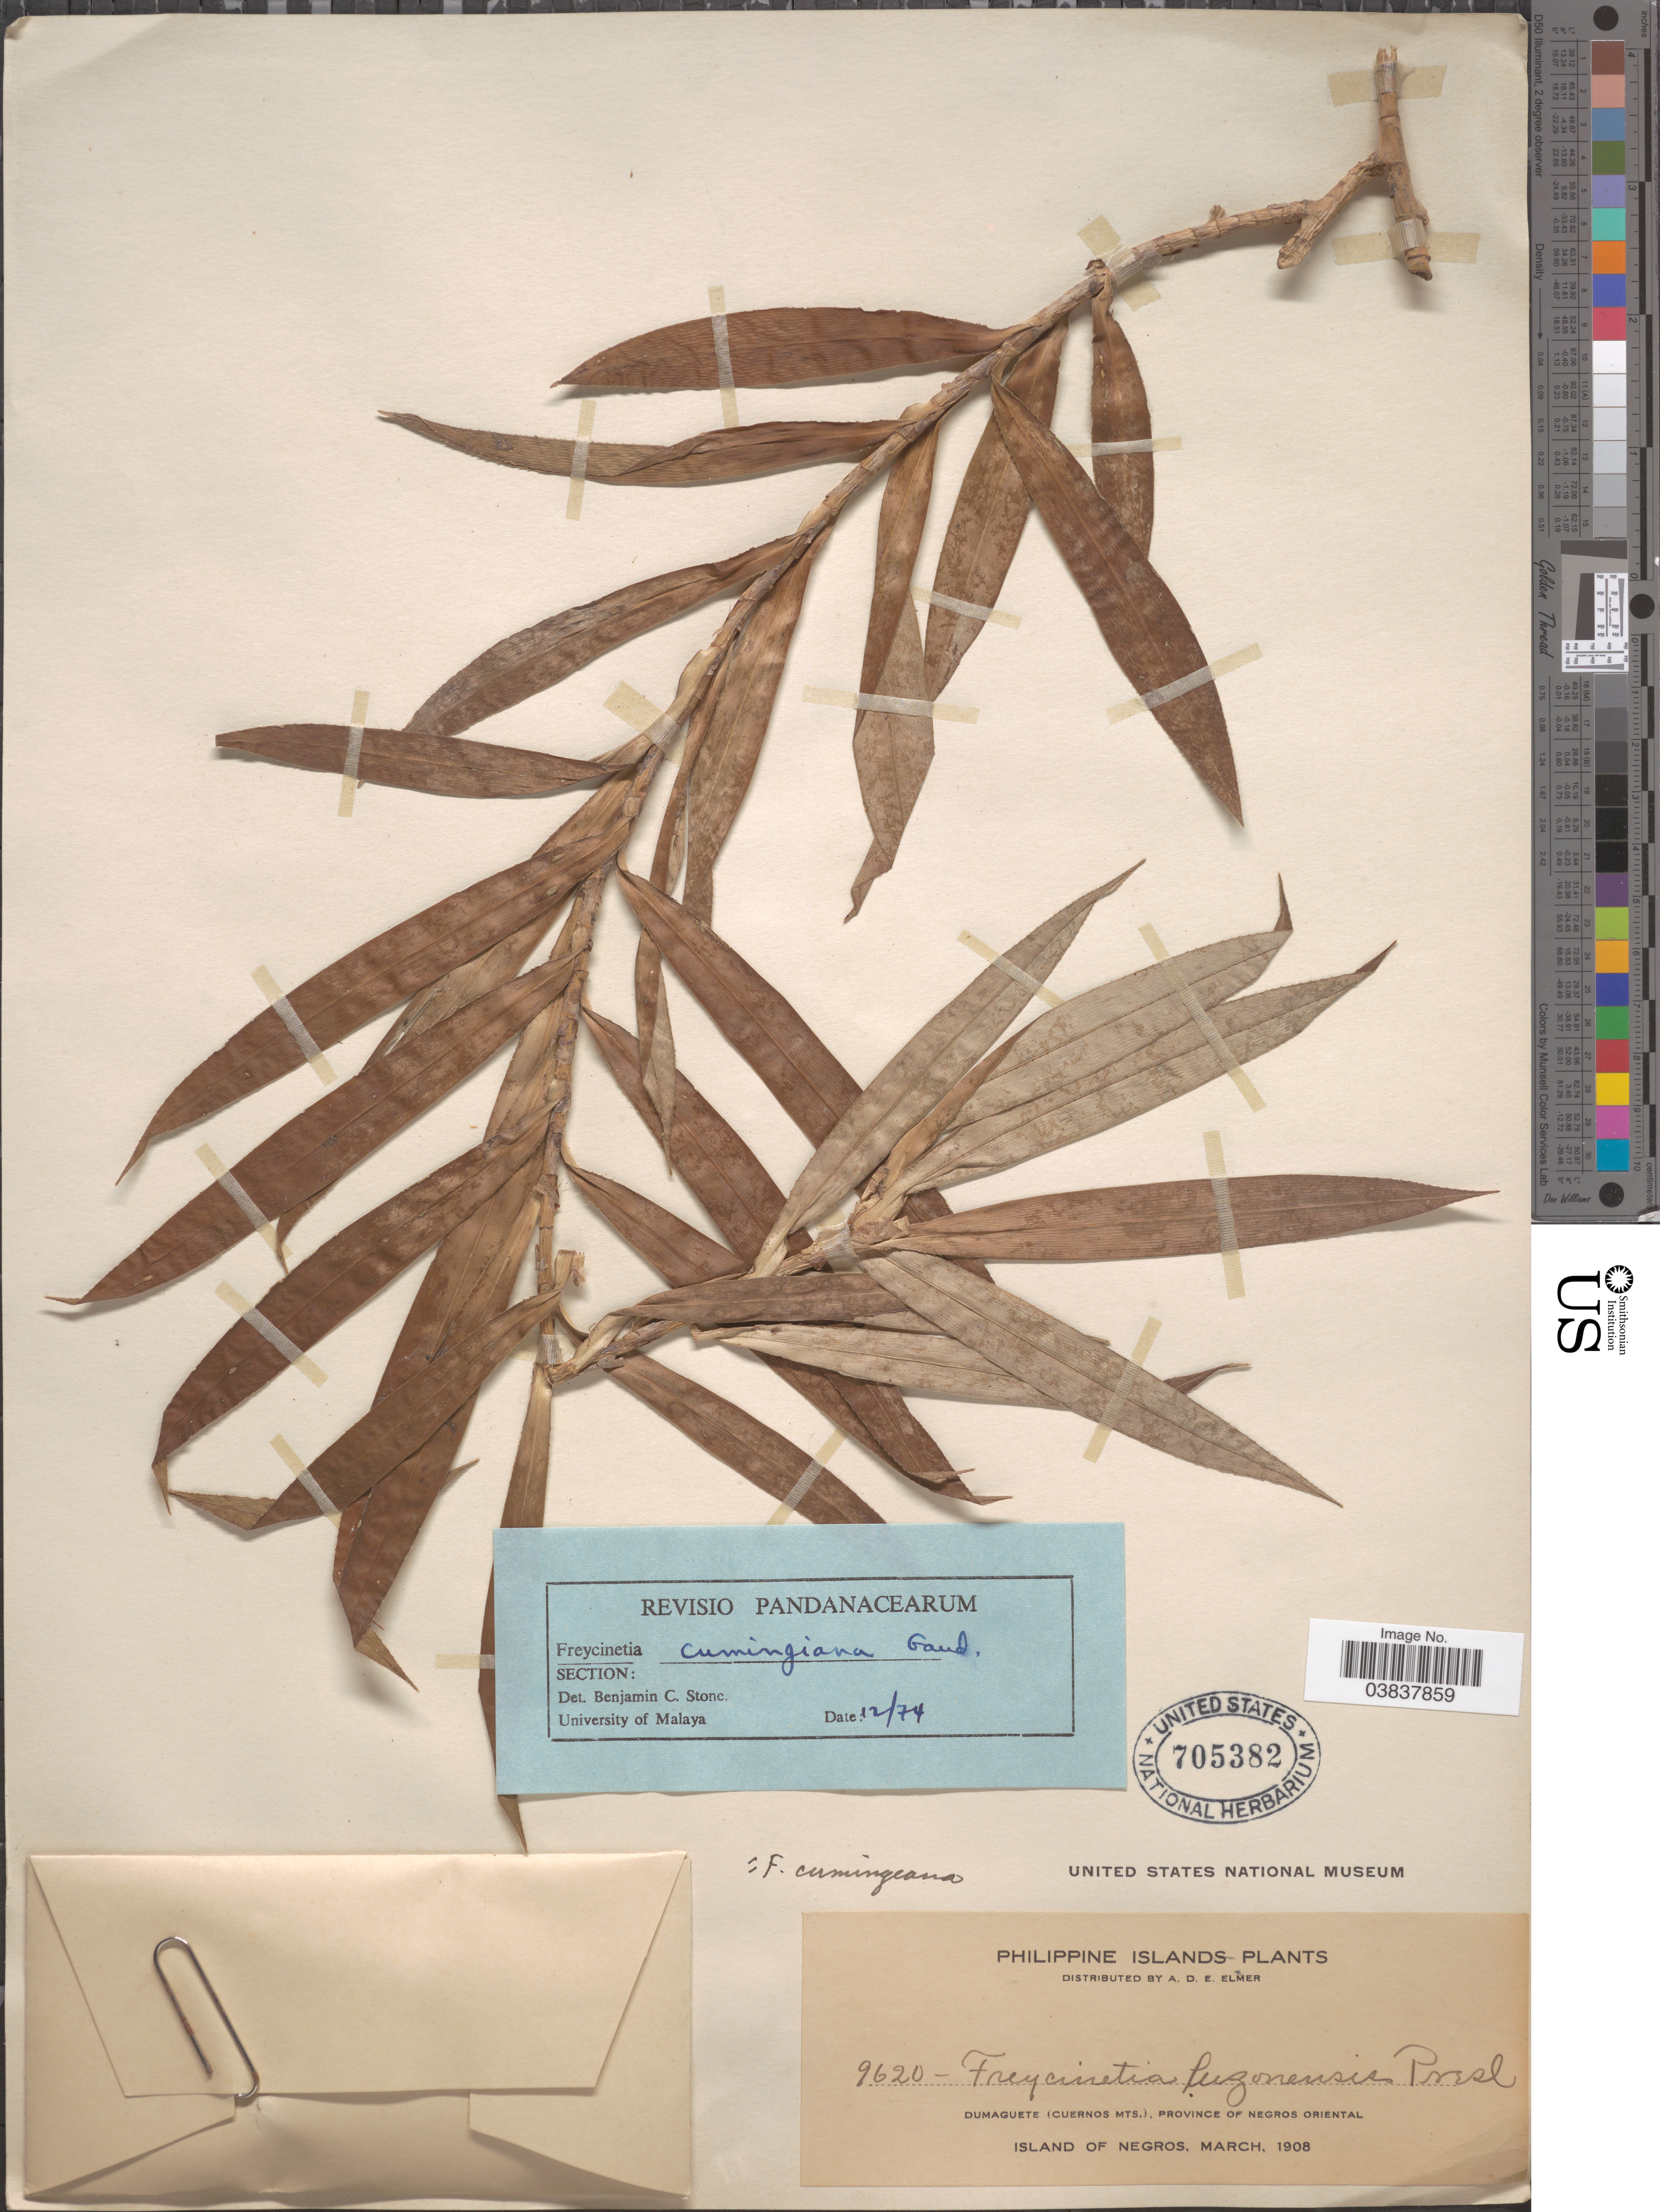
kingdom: Plantae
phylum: Tracheophyta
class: Liliopsida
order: Pandanales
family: Pandanaceae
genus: Freycinetia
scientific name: Freycinetia cumingiana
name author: Gaudich.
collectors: A. D. E. Elmer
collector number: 9620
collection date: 1908-03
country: Philippines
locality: Dumaguete (Cuernos Mts.), Province of Negros Oriental, Island of Negros.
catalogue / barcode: US 705382